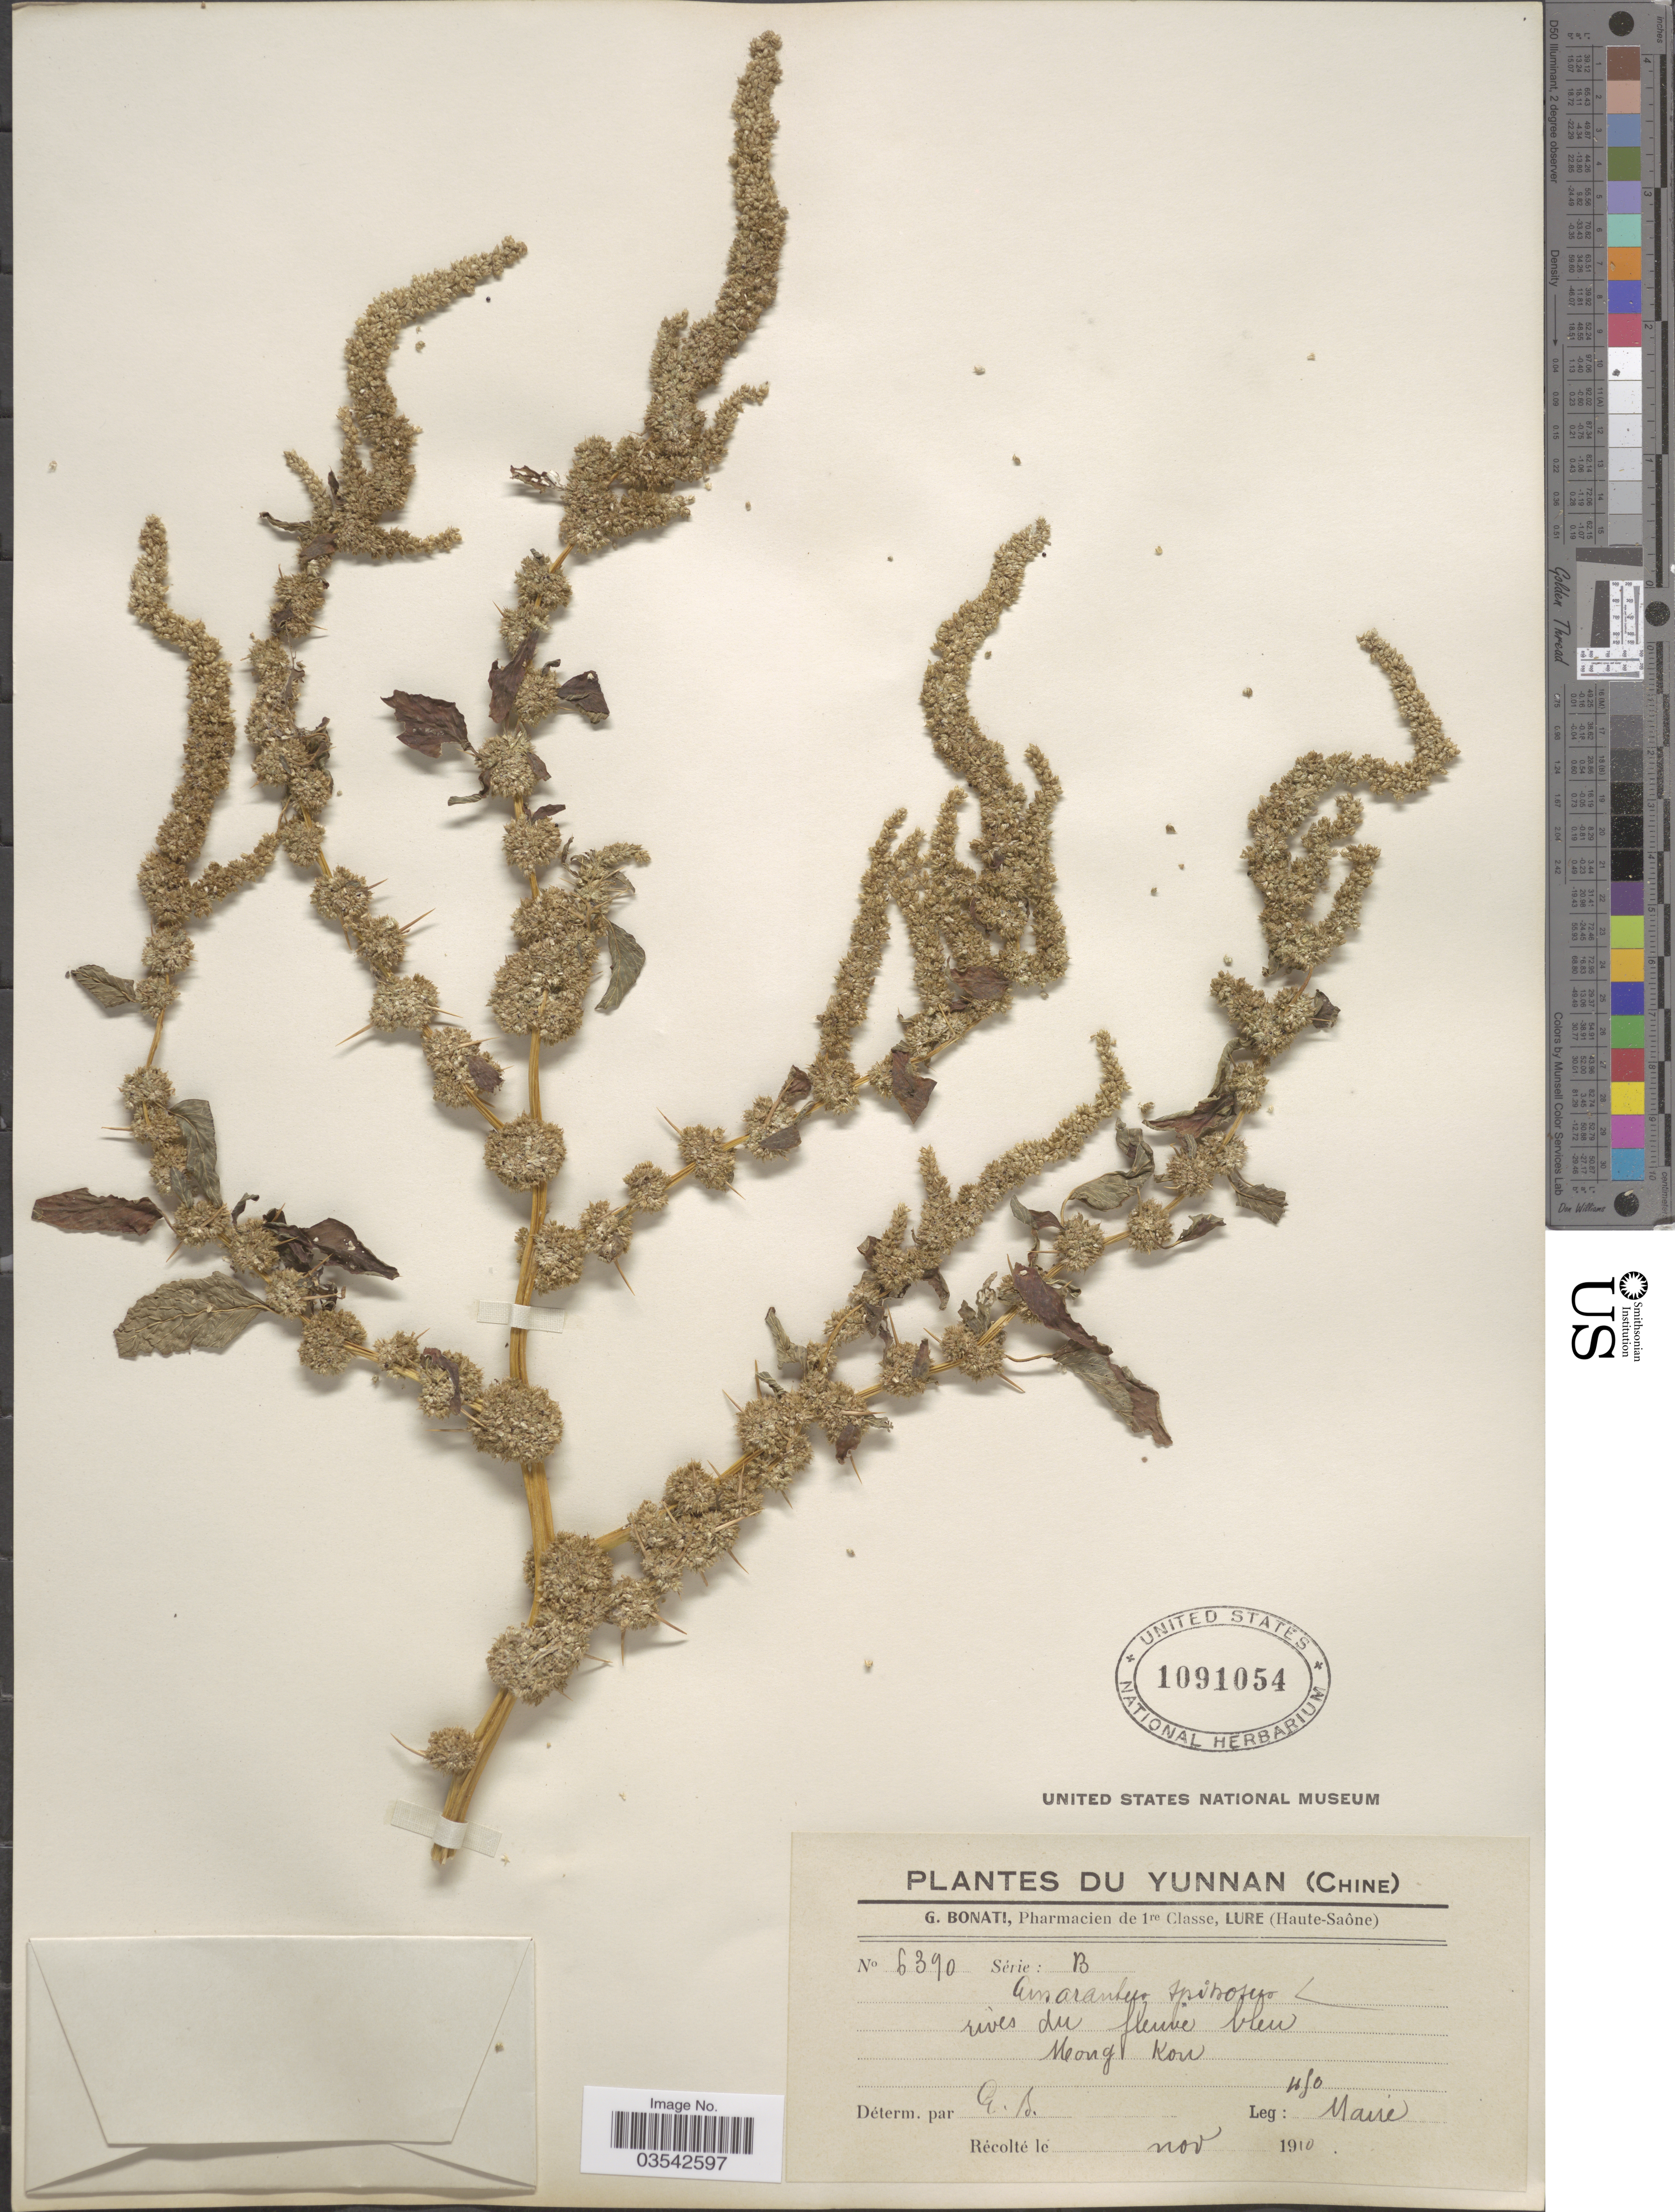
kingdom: Plantae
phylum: Tracheophyta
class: Magnoliopsida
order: Caryophyllales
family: Amaranthaceae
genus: Amaranthus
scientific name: Amaranthus spinosus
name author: L.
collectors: Maire, --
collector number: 6390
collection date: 1910-11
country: China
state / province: Yunnan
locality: Rives du fleuve bleu. Mong Kou.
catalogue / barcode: US 1091054